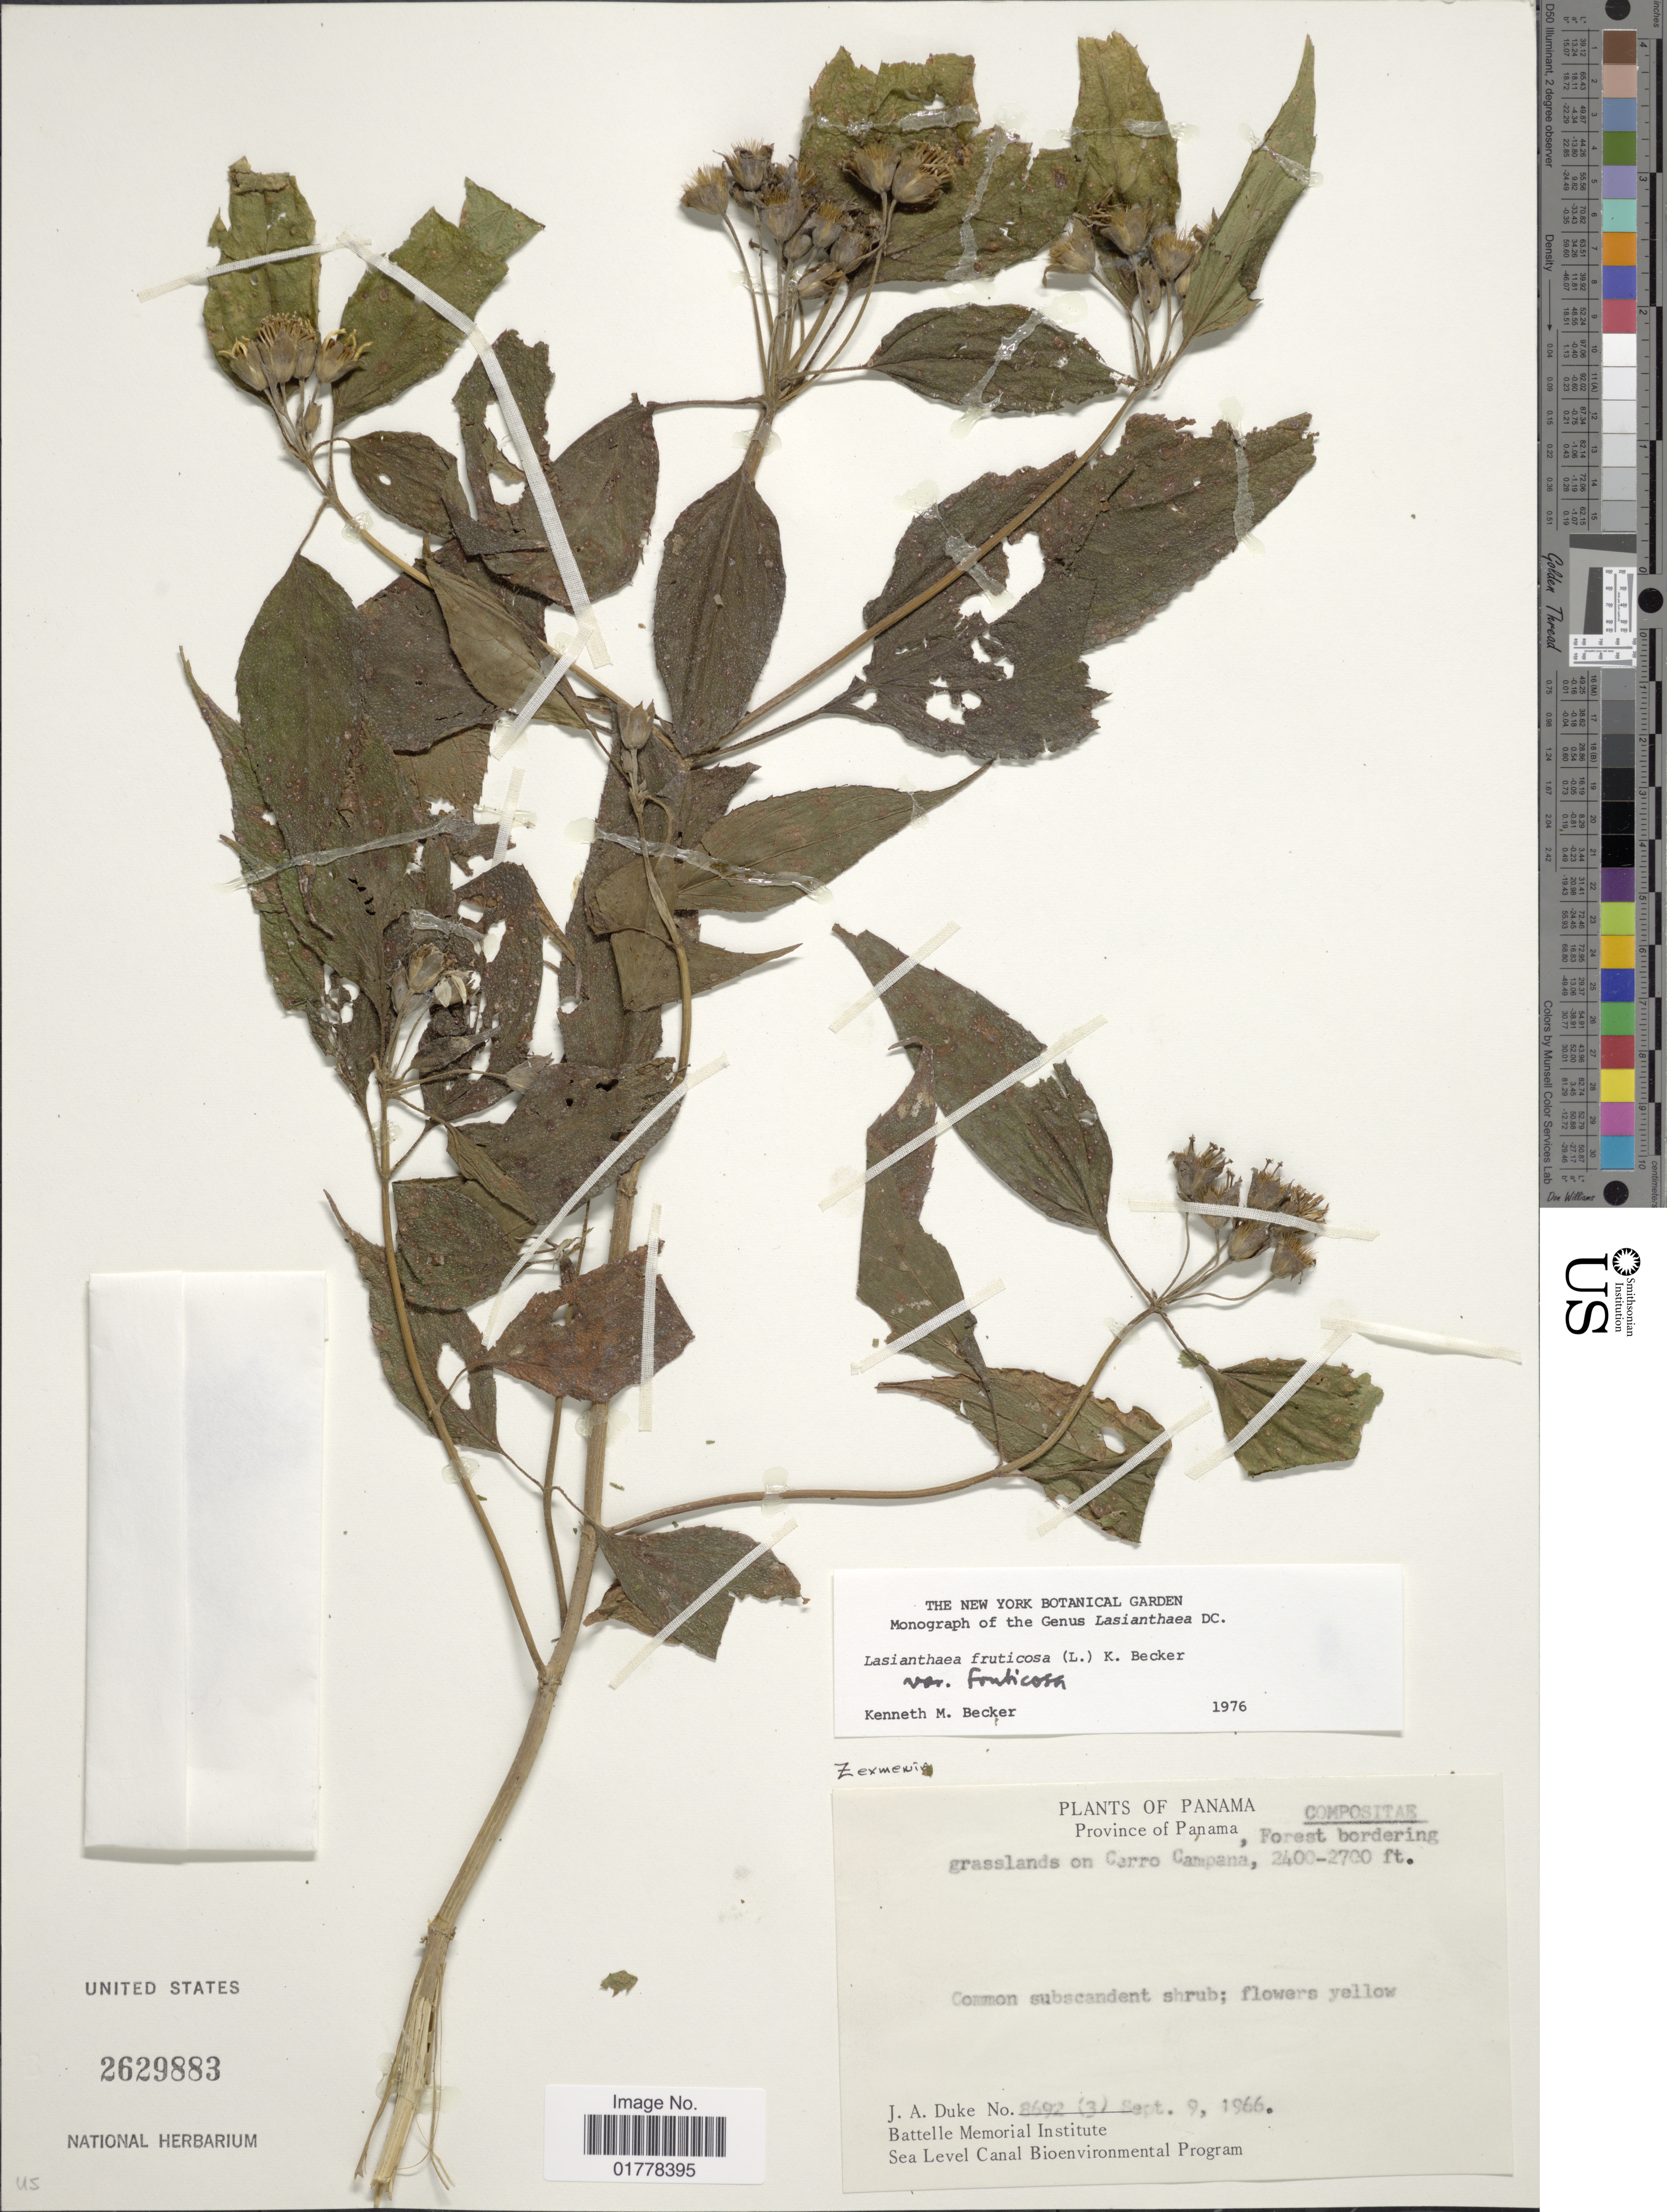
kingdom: Plantae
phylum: Tracheophyta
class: Magnoliopsida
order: Asterales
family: Asteraceae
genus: Lasianthaea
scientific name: Lasianthaea fruticosa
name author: (L.) K.M. Becker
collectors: J. A. Duke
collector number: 8692 (3)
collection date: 1966-09-09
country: Panama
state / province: Panamá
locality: Panama. Province of Panama, Forest bordering grasslands on Cerro Campana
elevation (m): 732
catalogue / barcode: US 2629883